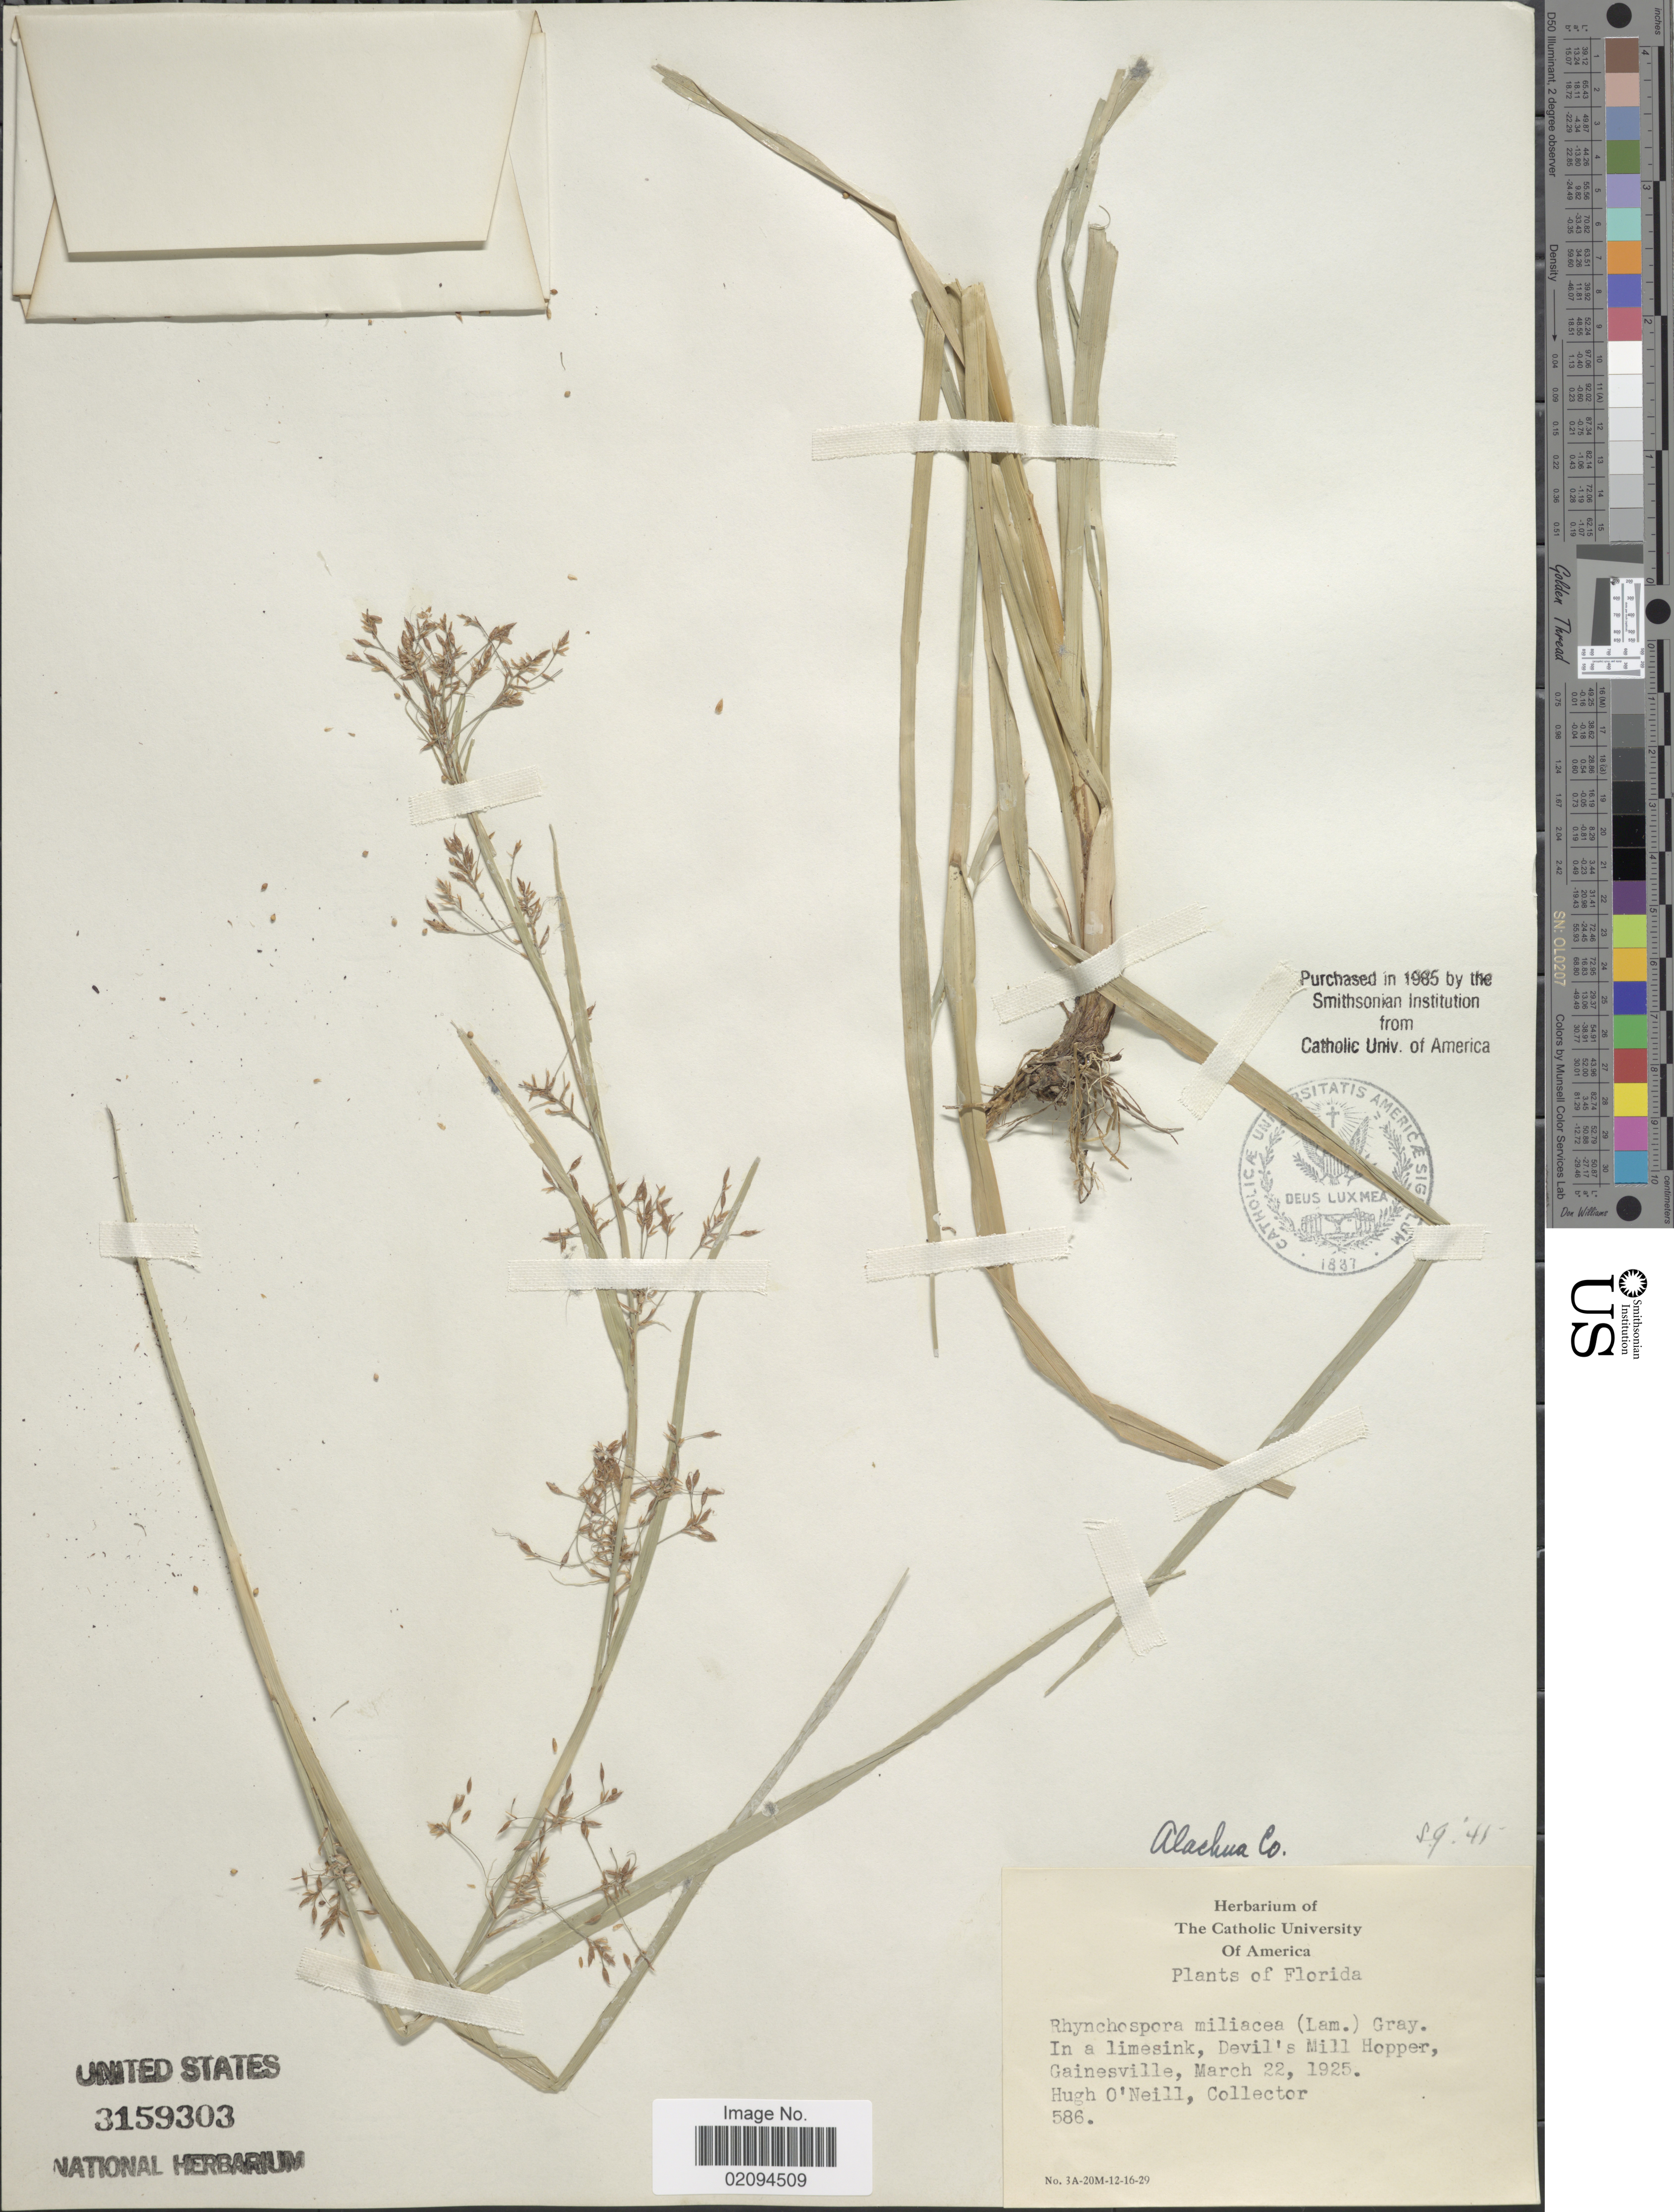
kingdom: Plantae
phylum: Tracheophyta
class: Liliopsida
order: Poales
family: Cyperaceae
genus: Rhynchospora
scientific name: Rhynchospora miliacea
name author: (Lam.) A. Gray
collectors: H. O'Neill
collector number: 586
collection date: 1925-03-22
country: United States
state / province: Florida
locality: In a limesink, Devil's Mill Hopper, Gainesville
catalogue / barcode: US 3159303